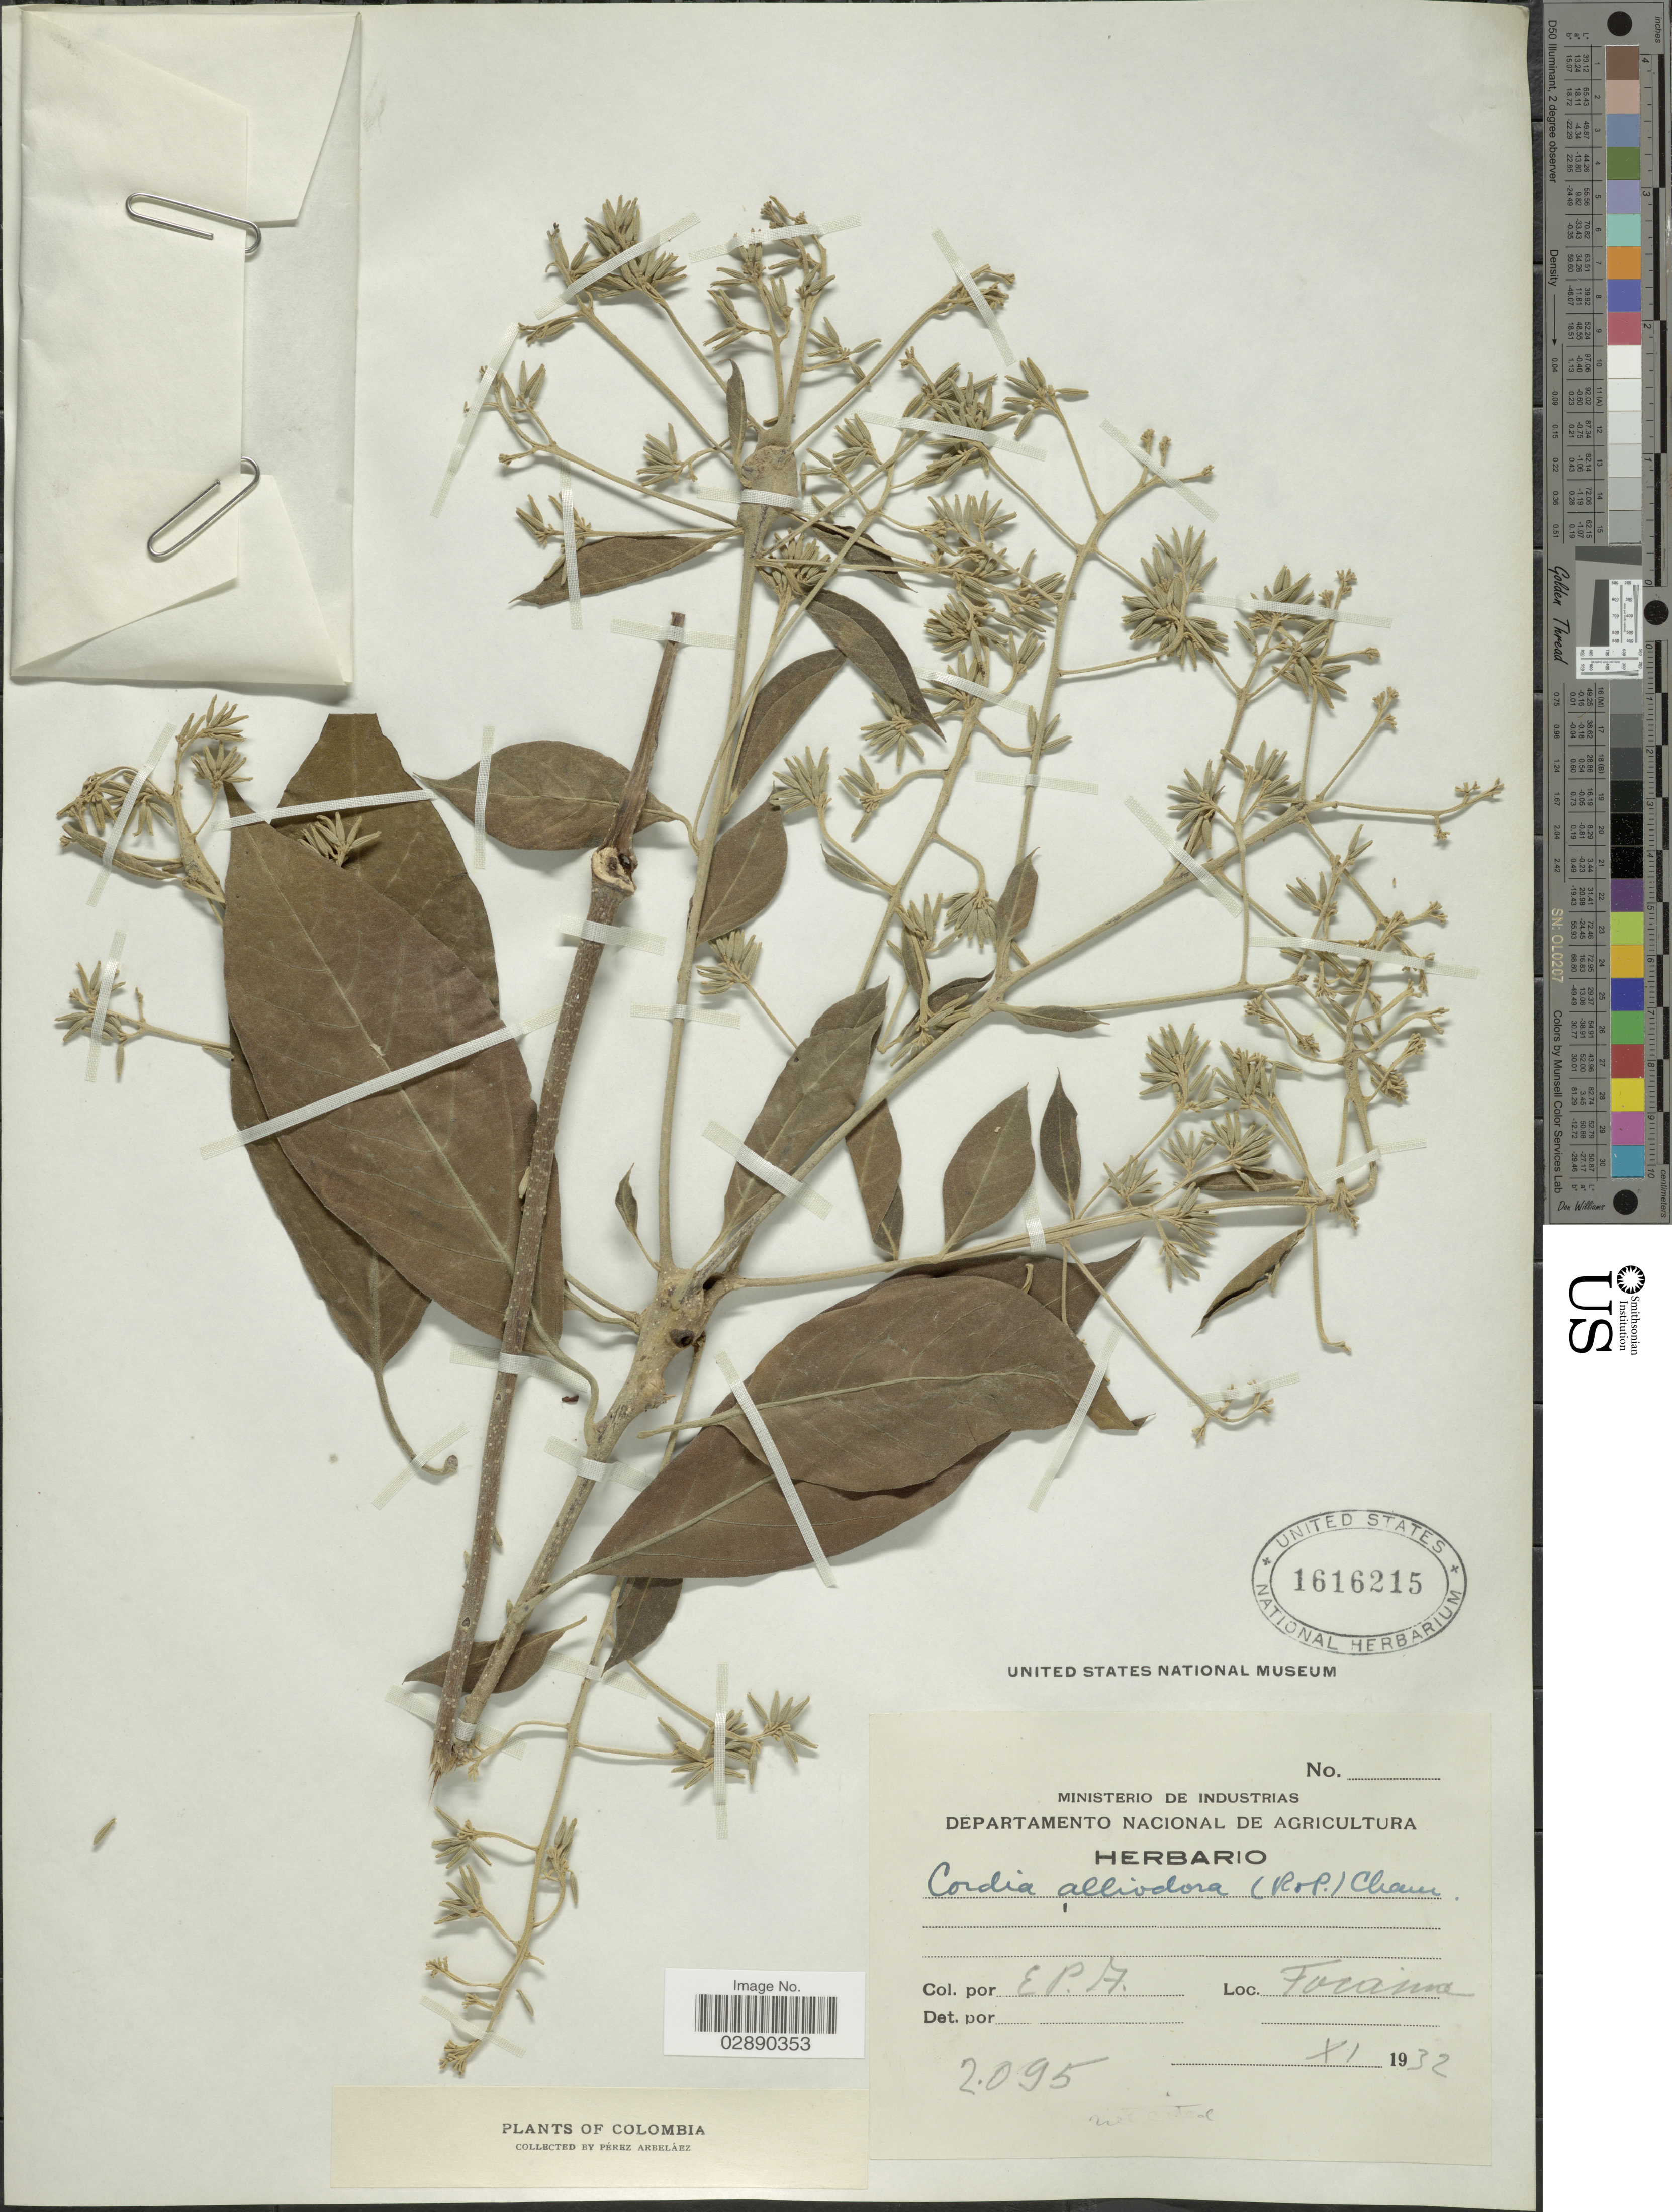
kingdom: Plantae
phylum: Tracheophyta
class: Magnoliopsida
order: Boraginales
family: Cordiaceae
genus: Cordia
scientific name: Cordia alliodora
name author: (Ruiz & Pav.) Oken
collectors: E. Pérez Arbeláez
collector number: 2095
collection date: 1932-11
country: Colombia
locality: Tocaima.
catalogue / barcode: US 1616215